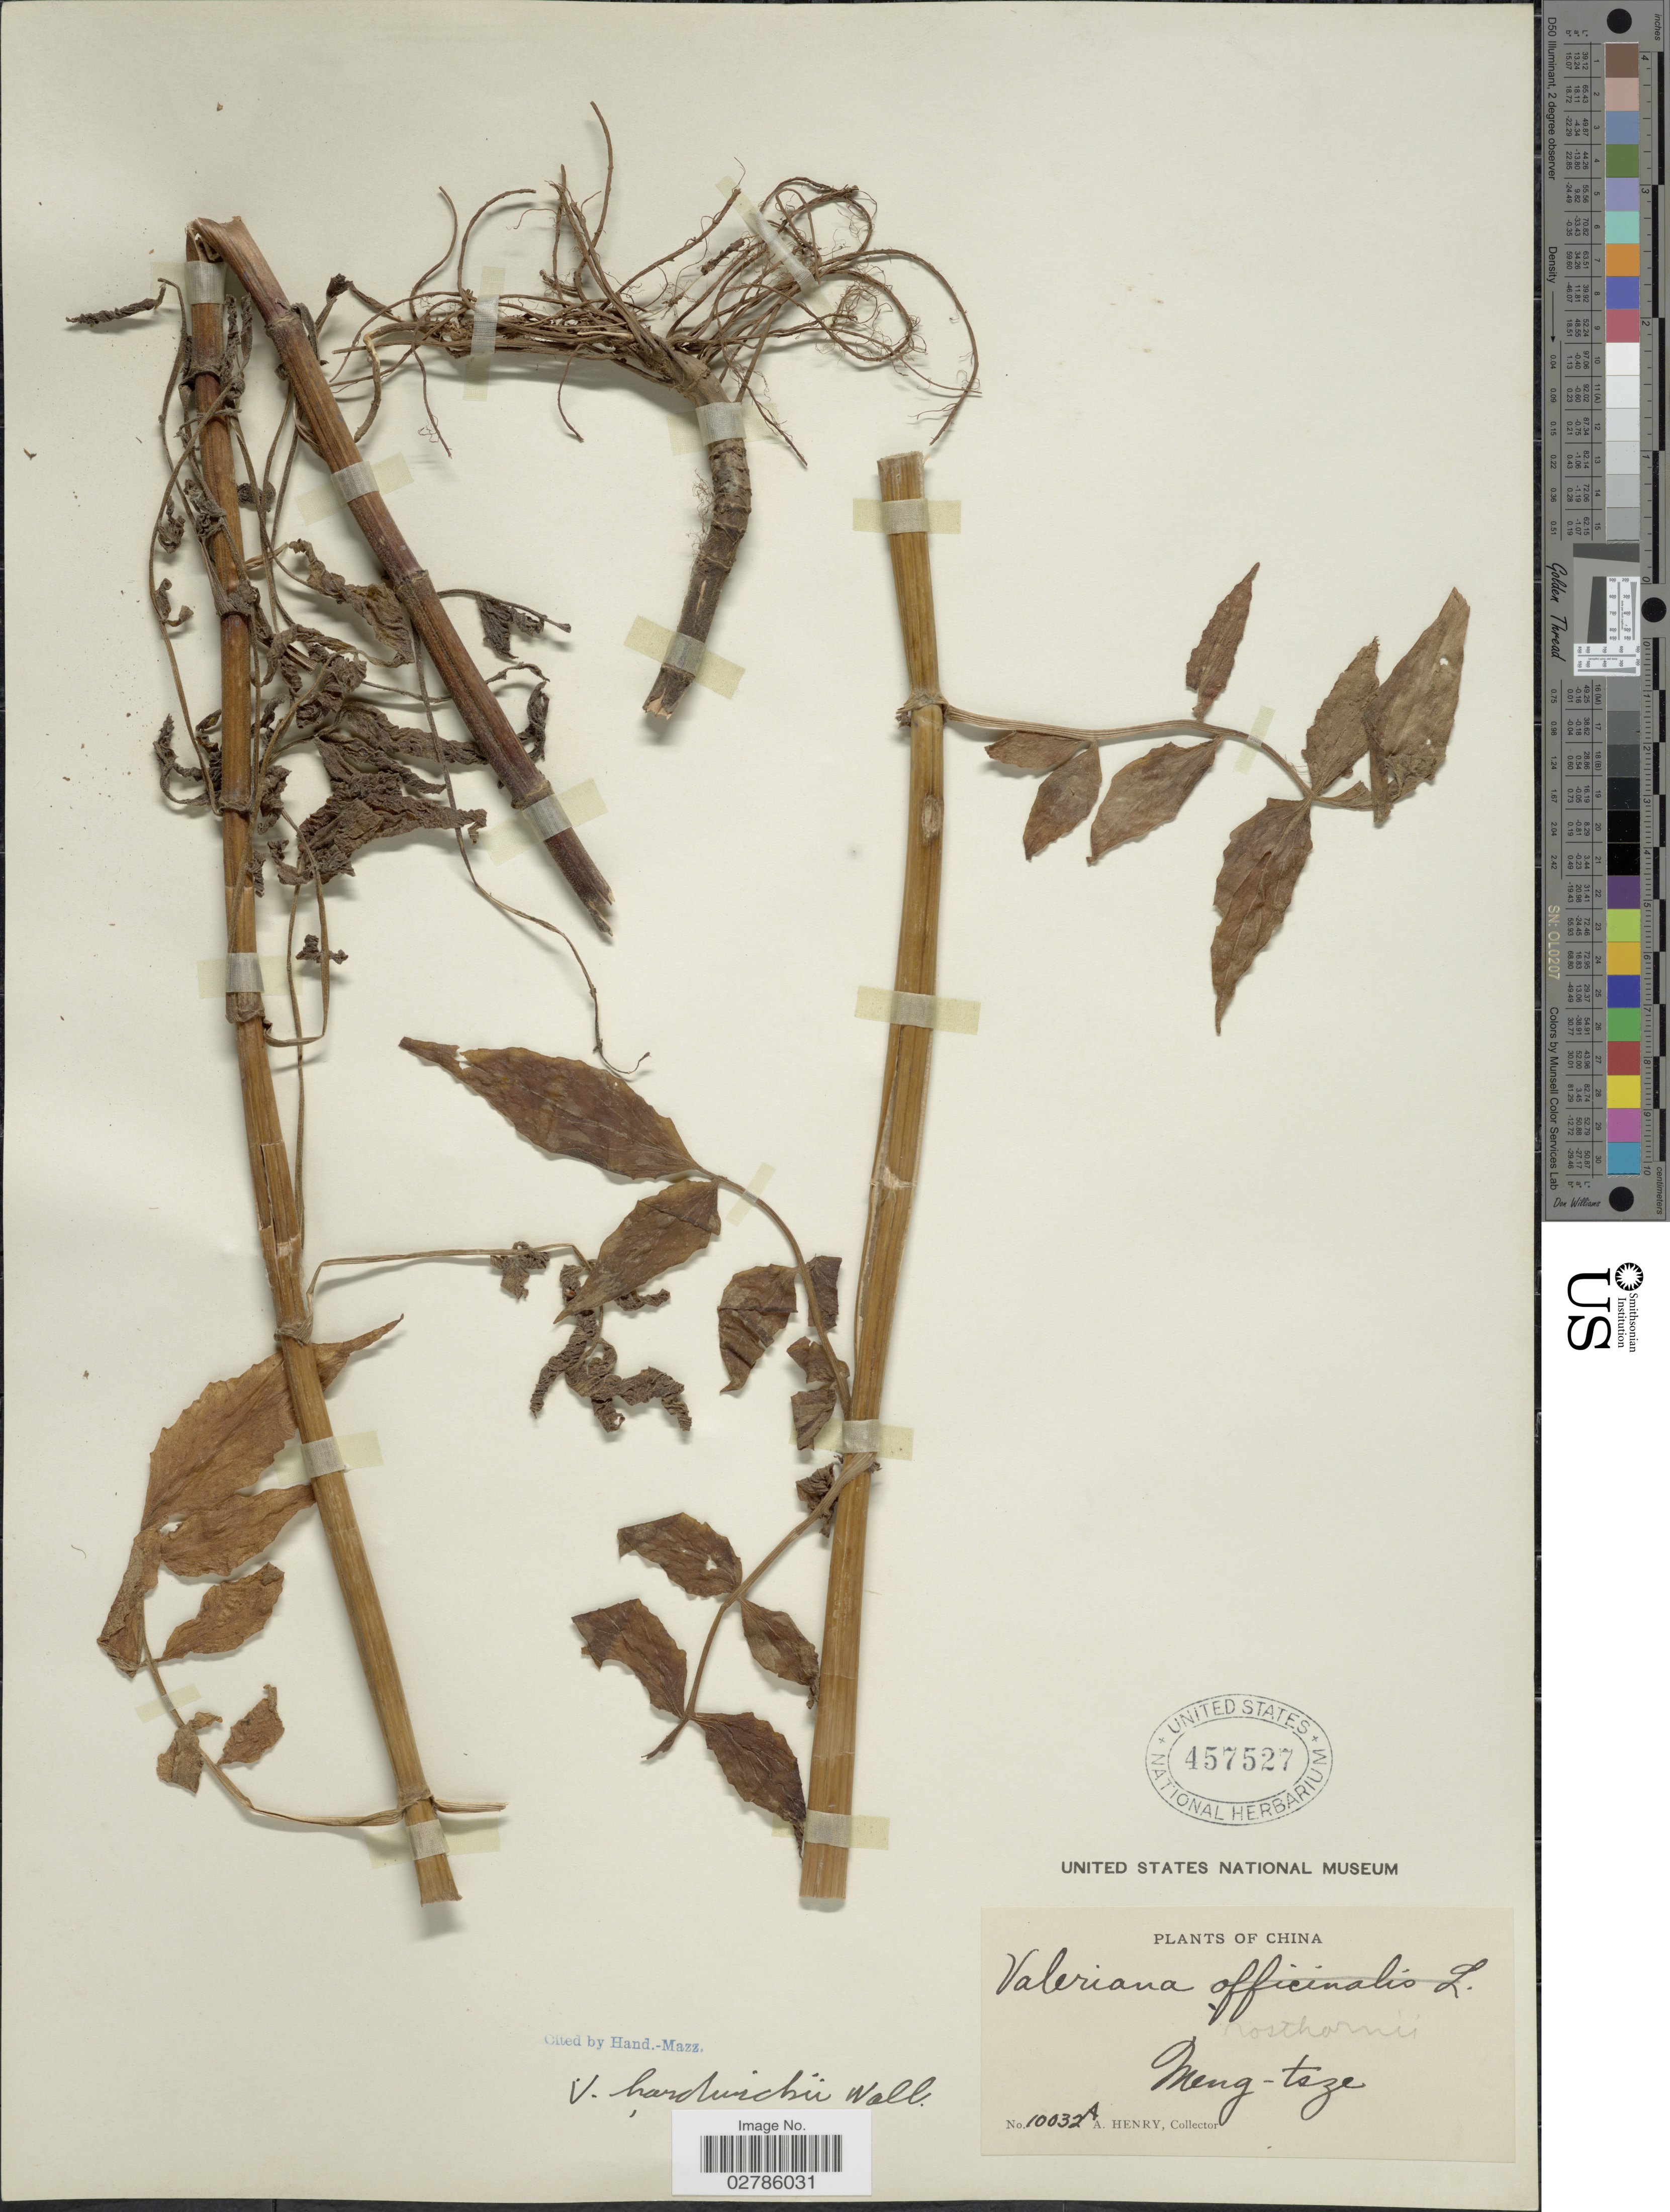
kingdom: Plantae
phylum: Tracheophyta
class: Magnoliopsida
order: Dipsacales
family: Caprifoliaceae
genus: Valeriana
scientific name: Valeriana hardwickii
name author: Wall.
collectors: A. Henry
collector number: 10032 A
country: China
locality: Meng-tsze.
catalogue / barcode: US 457527